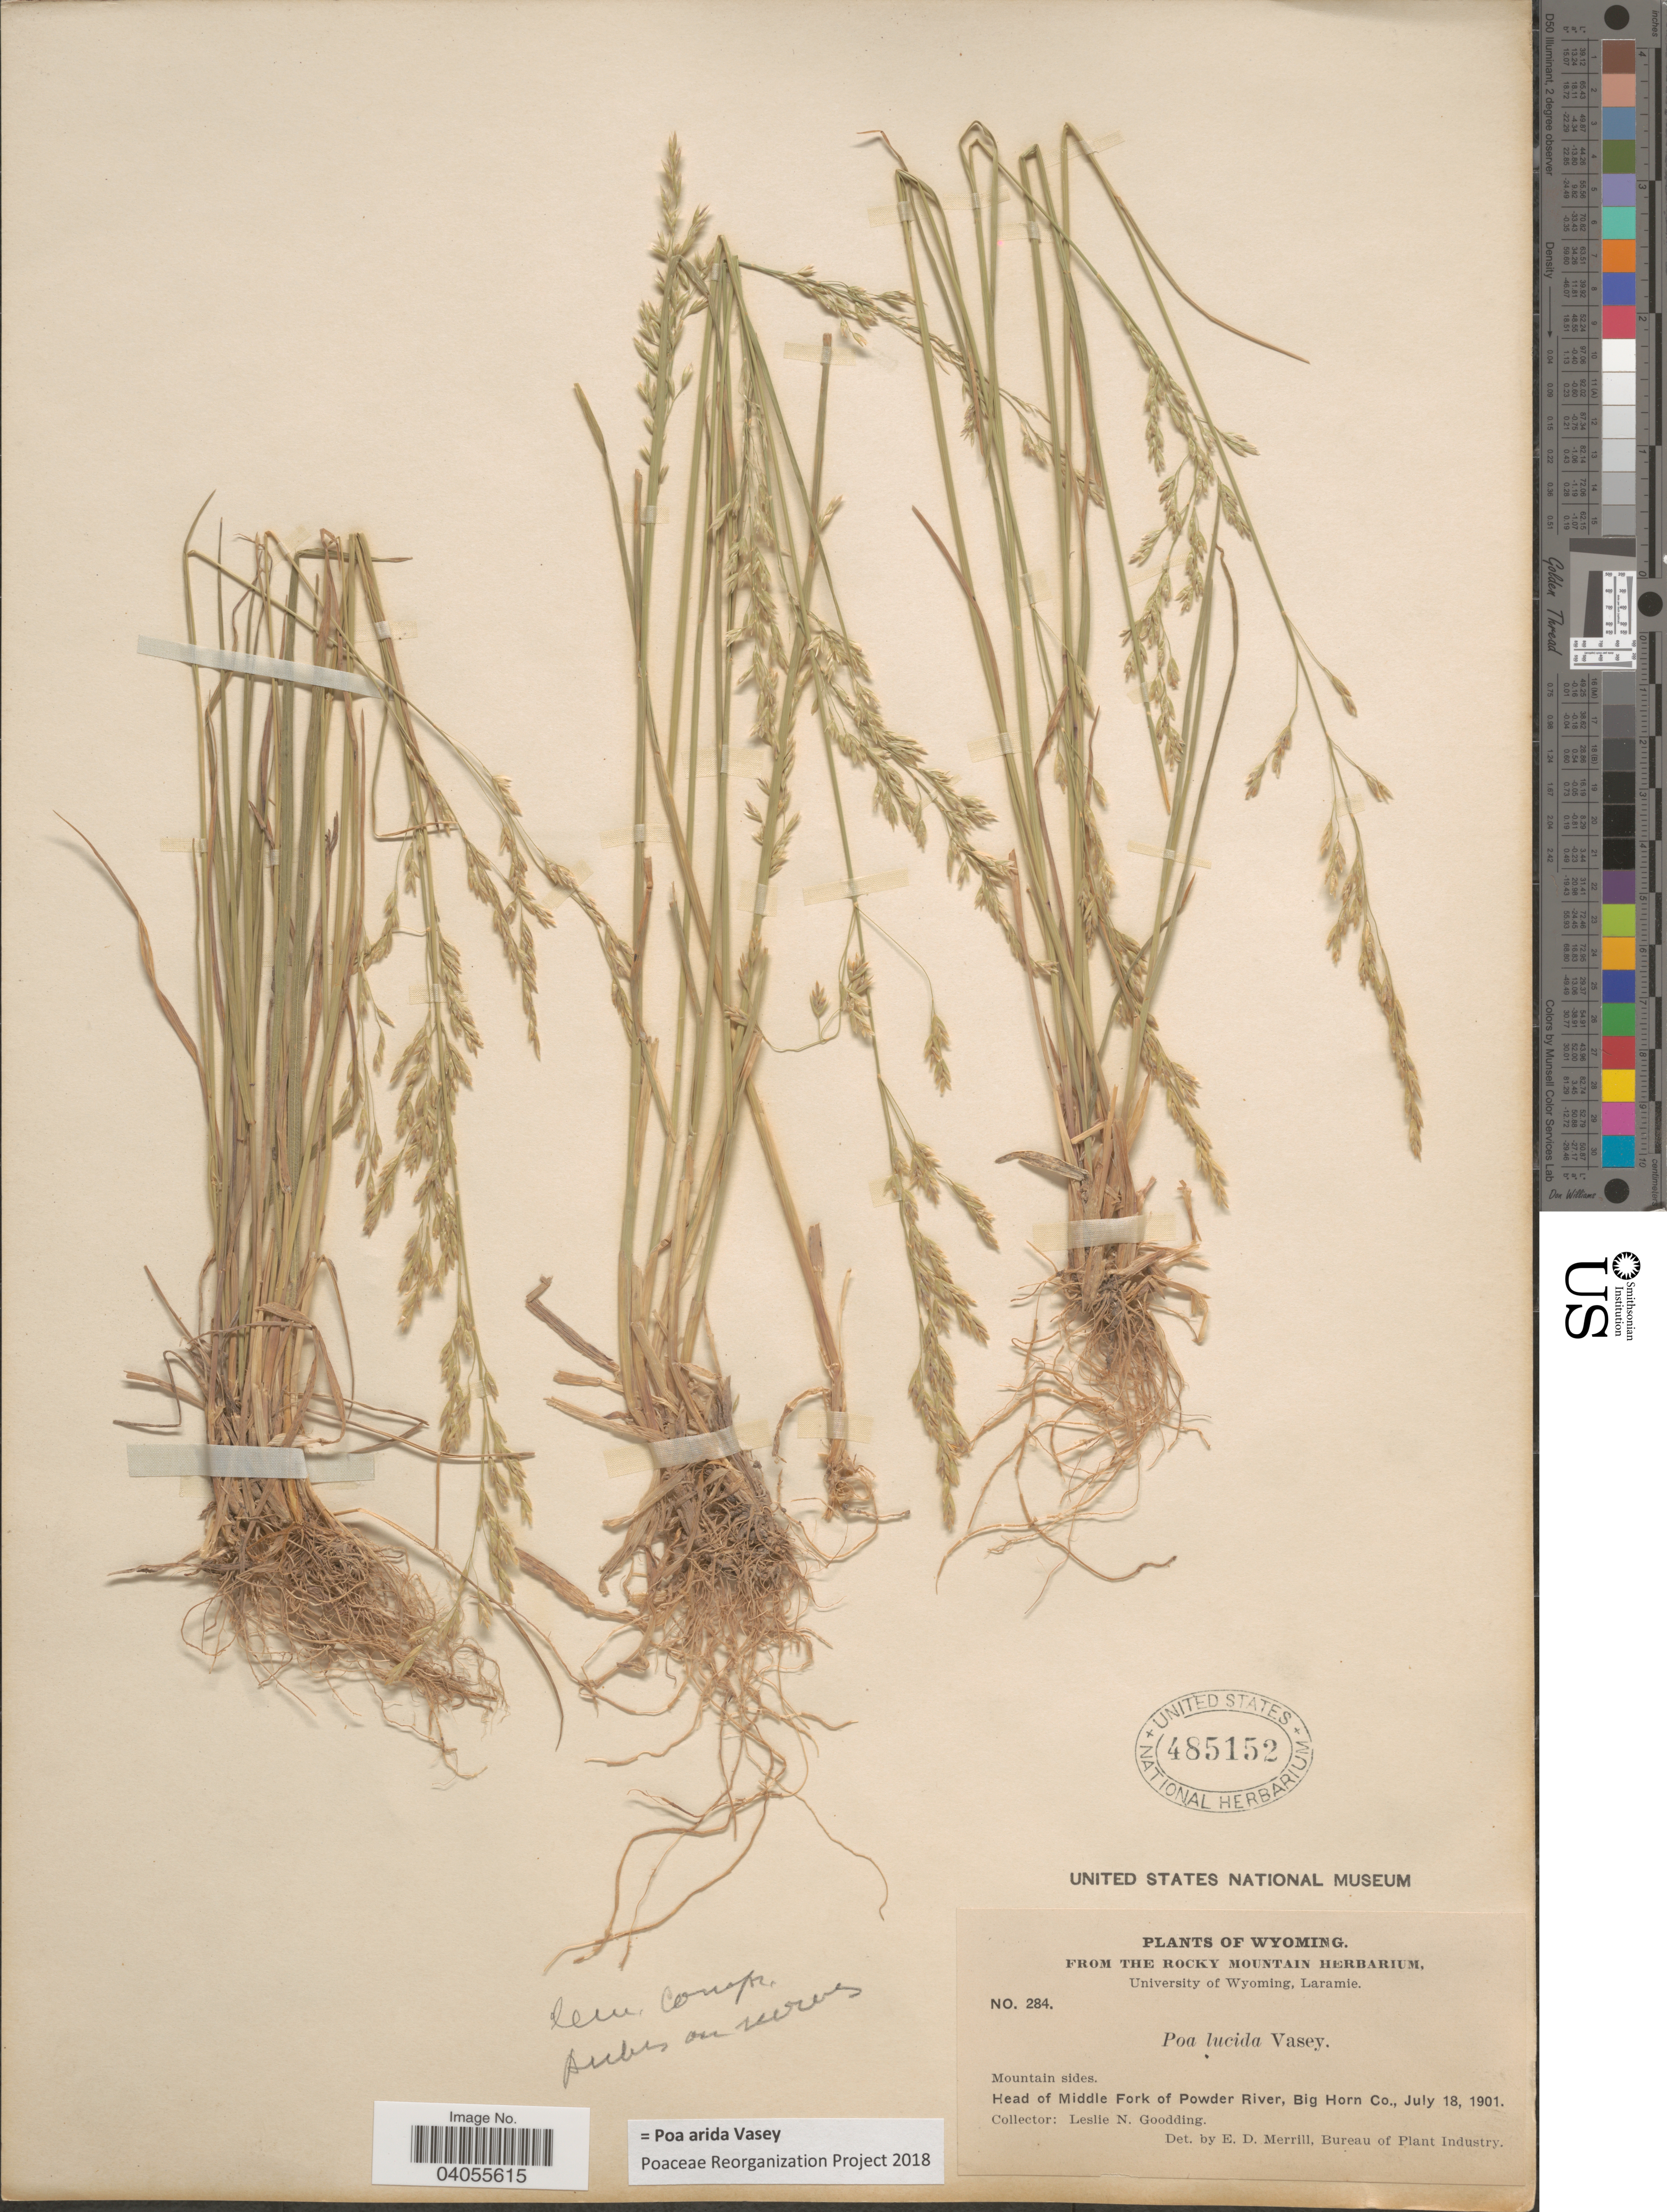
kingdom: Plantae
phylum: Tracheophyta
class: Liliopsida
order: Poales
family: Poaceae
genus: Poa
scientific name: Poa arida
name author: Vasey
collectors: L. N. Goodding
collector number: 284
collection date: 1901-07-18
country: United States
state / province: Wyoming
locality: Mountain sides. Head of Middle Fork of Powder River, Big Horn Co.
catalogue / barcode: US 485152